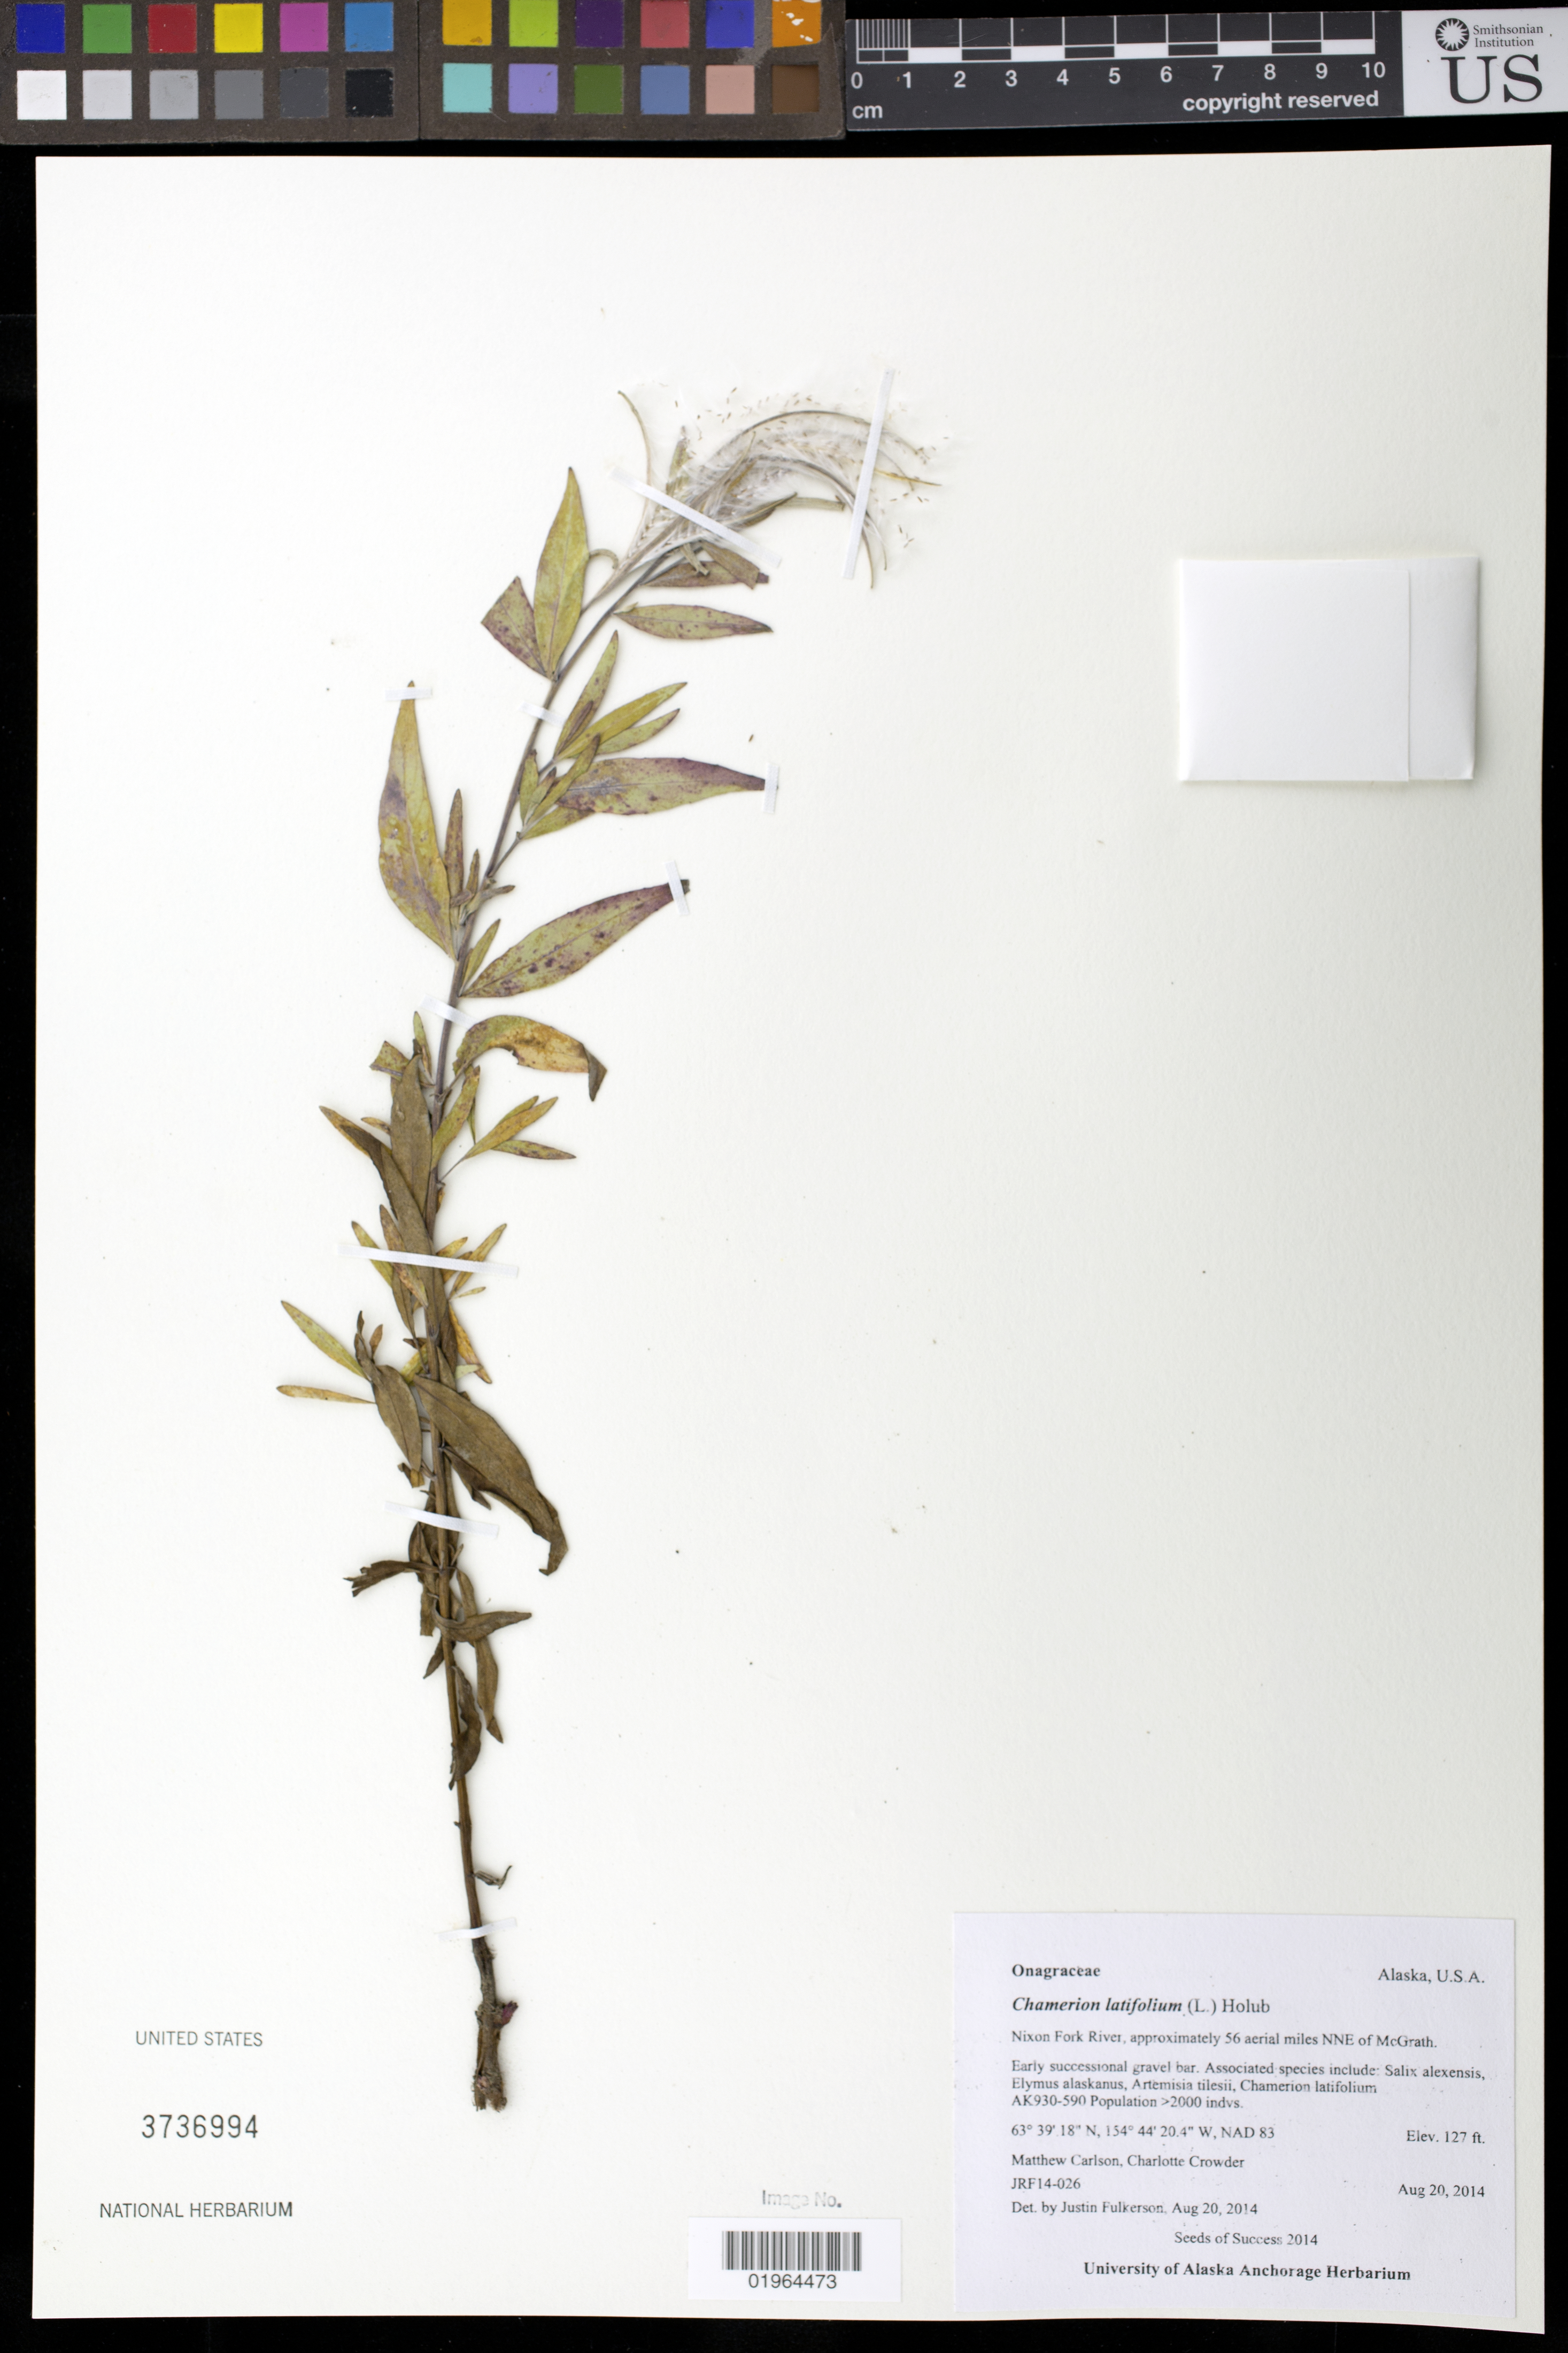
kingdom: Plantae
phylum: Tracheophyta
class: Magnoliopsida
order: Myrtales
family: Onagraceae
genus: Chamaenerion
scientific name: Chamaenerion latifolium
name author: (L.) Th. Fr. & Lange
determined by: Wagner, W. L., (BOT), Smithsonian Institution - National Museum of Natural History (UNITED STATES)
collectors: M. Carlson & C. Crowder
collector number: JRF14-026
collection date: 2014-08-20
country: United States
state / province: Alaska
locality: Nixon Fork River, 56 aerial mi. NNE of McGrath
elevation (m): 39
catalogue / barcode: US 3736994